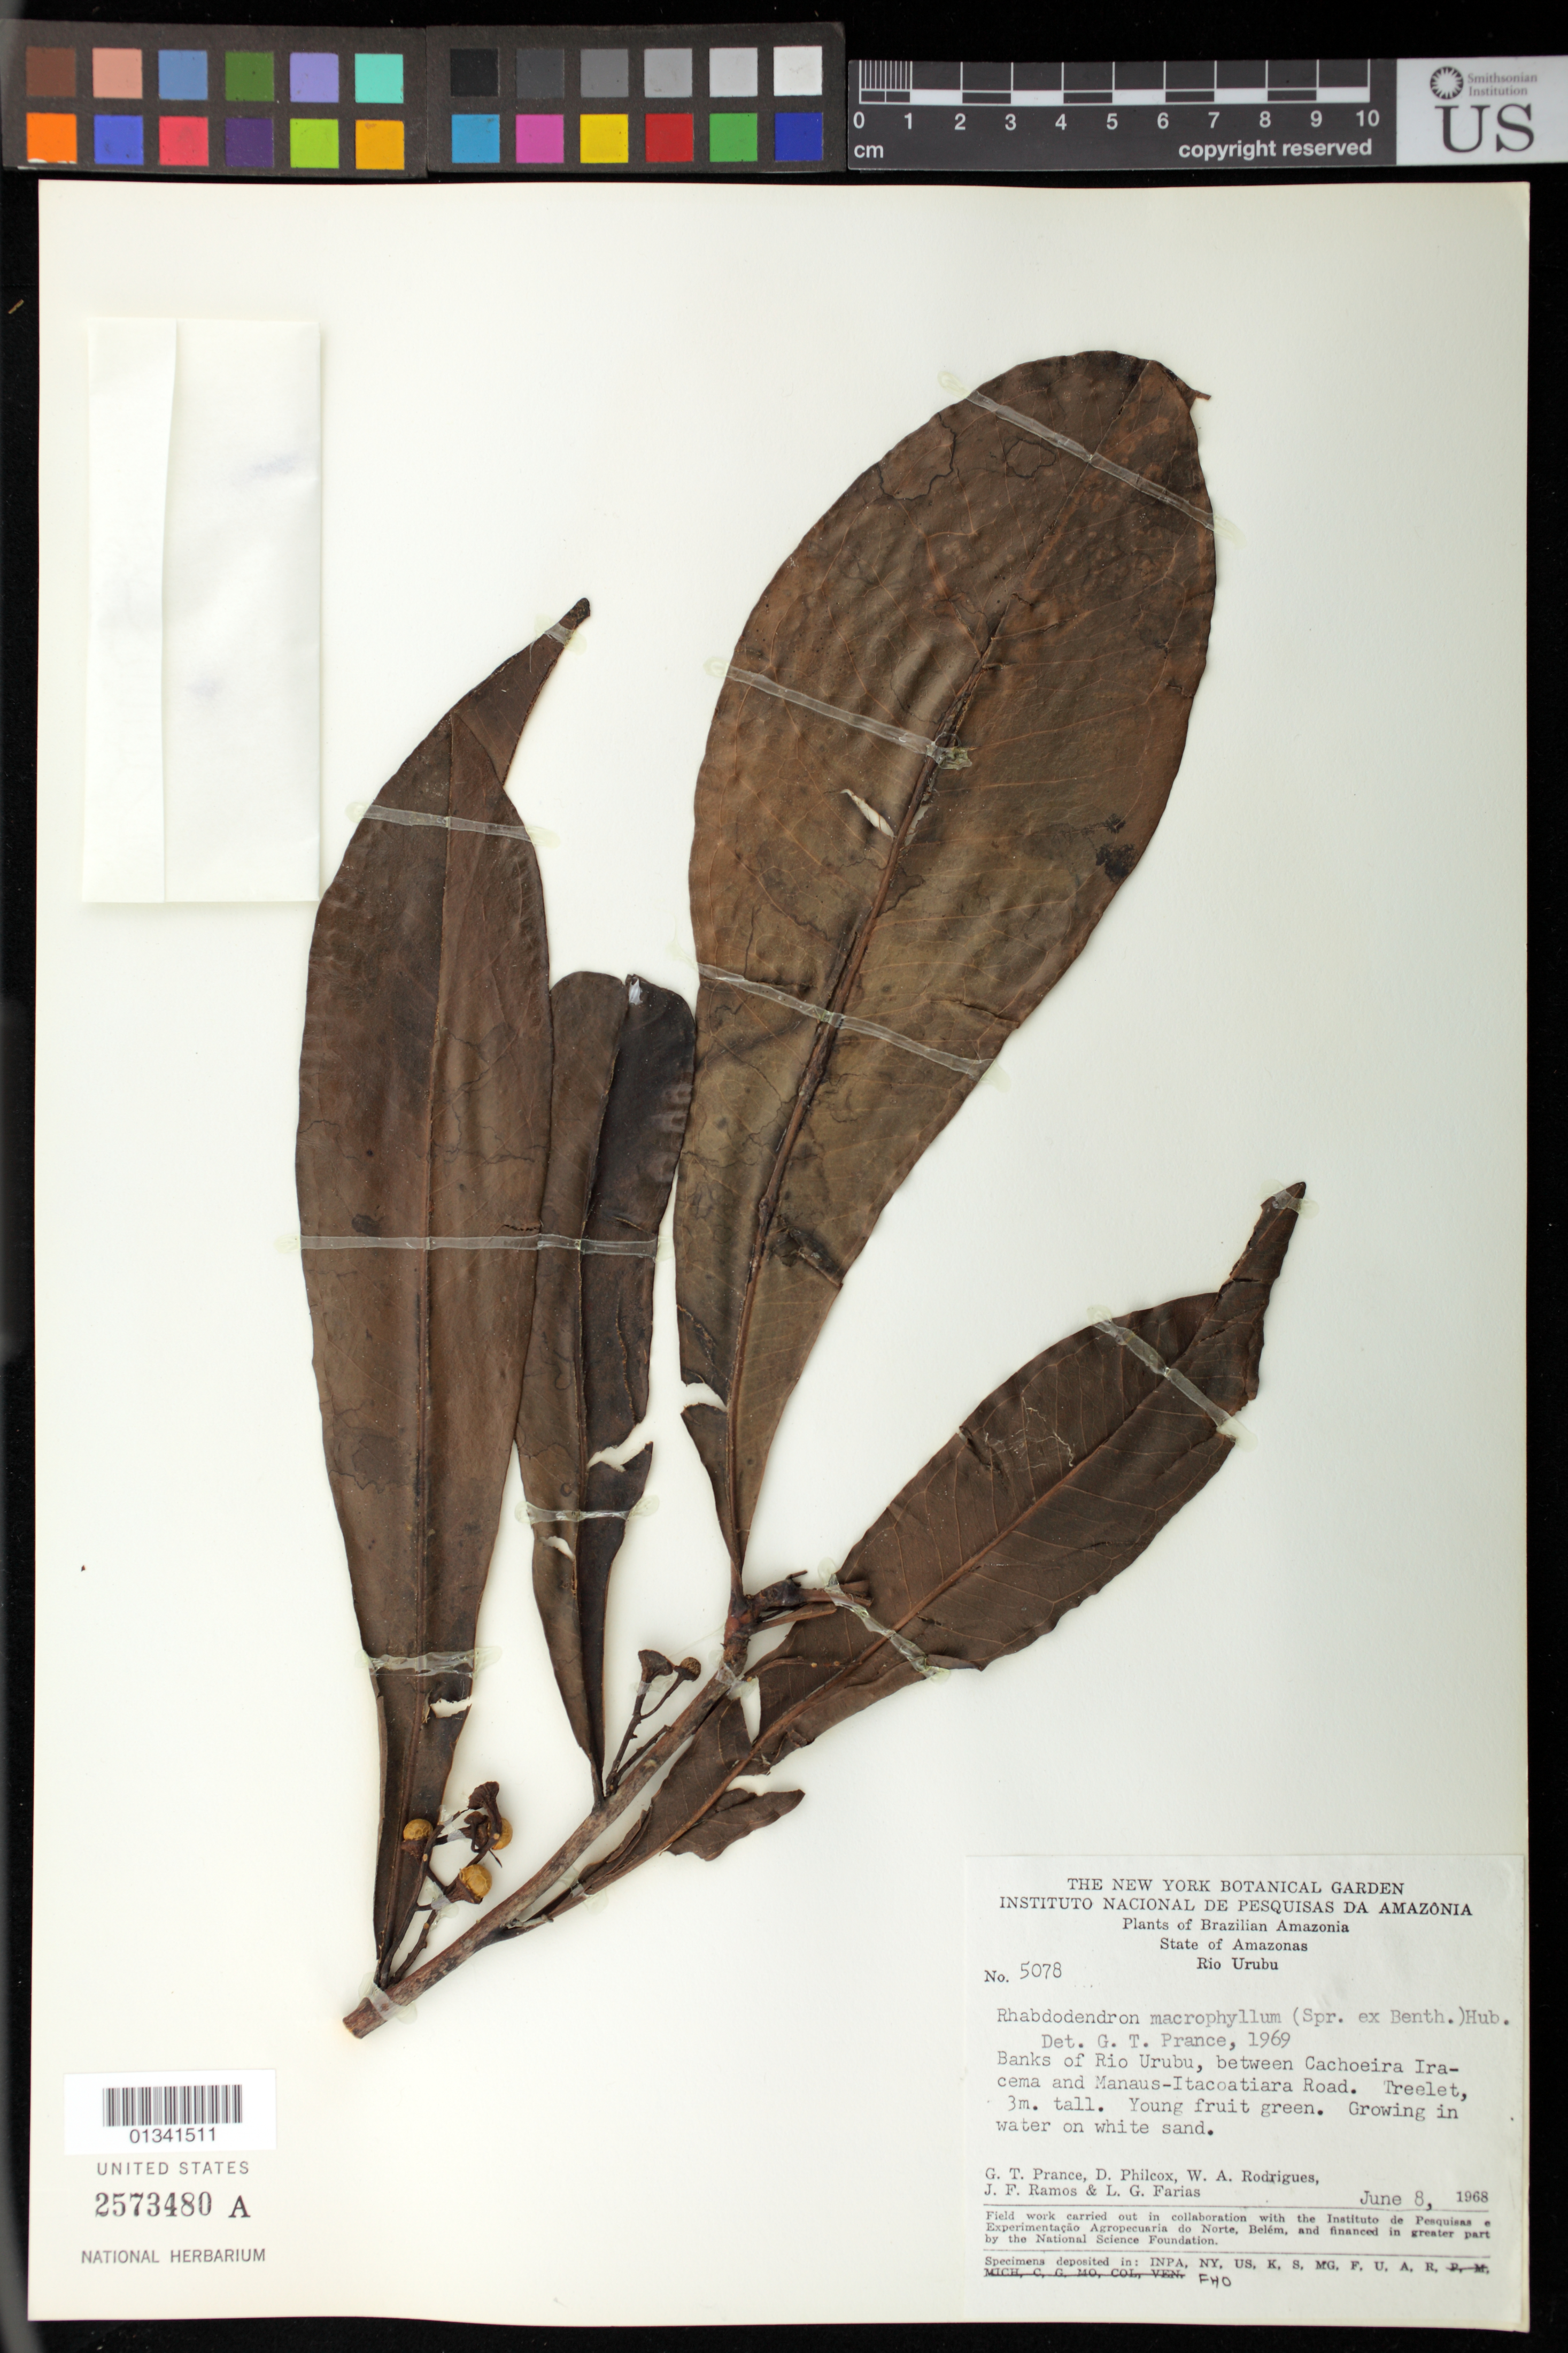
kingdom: Plantae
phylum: Tracheophyta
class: Magnoliopsida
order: Caryophyllales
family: Rhabdodendraceae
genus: Rhabdodendron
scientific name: Rhabdodendron macrophyllum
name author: (Spruce ex Benth.) Huber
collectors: G. T. Prance, D. Philcox, W. A. Rodrigues, J. F. Ramos & L. G. Farias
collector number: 5078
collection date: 1968-06-08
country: Brazil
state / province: Amazonas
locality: Banks of Rio Urubu, between Cachoeira Iracema and Manaus-Itacoatiara Road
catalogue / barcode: US 2573480A